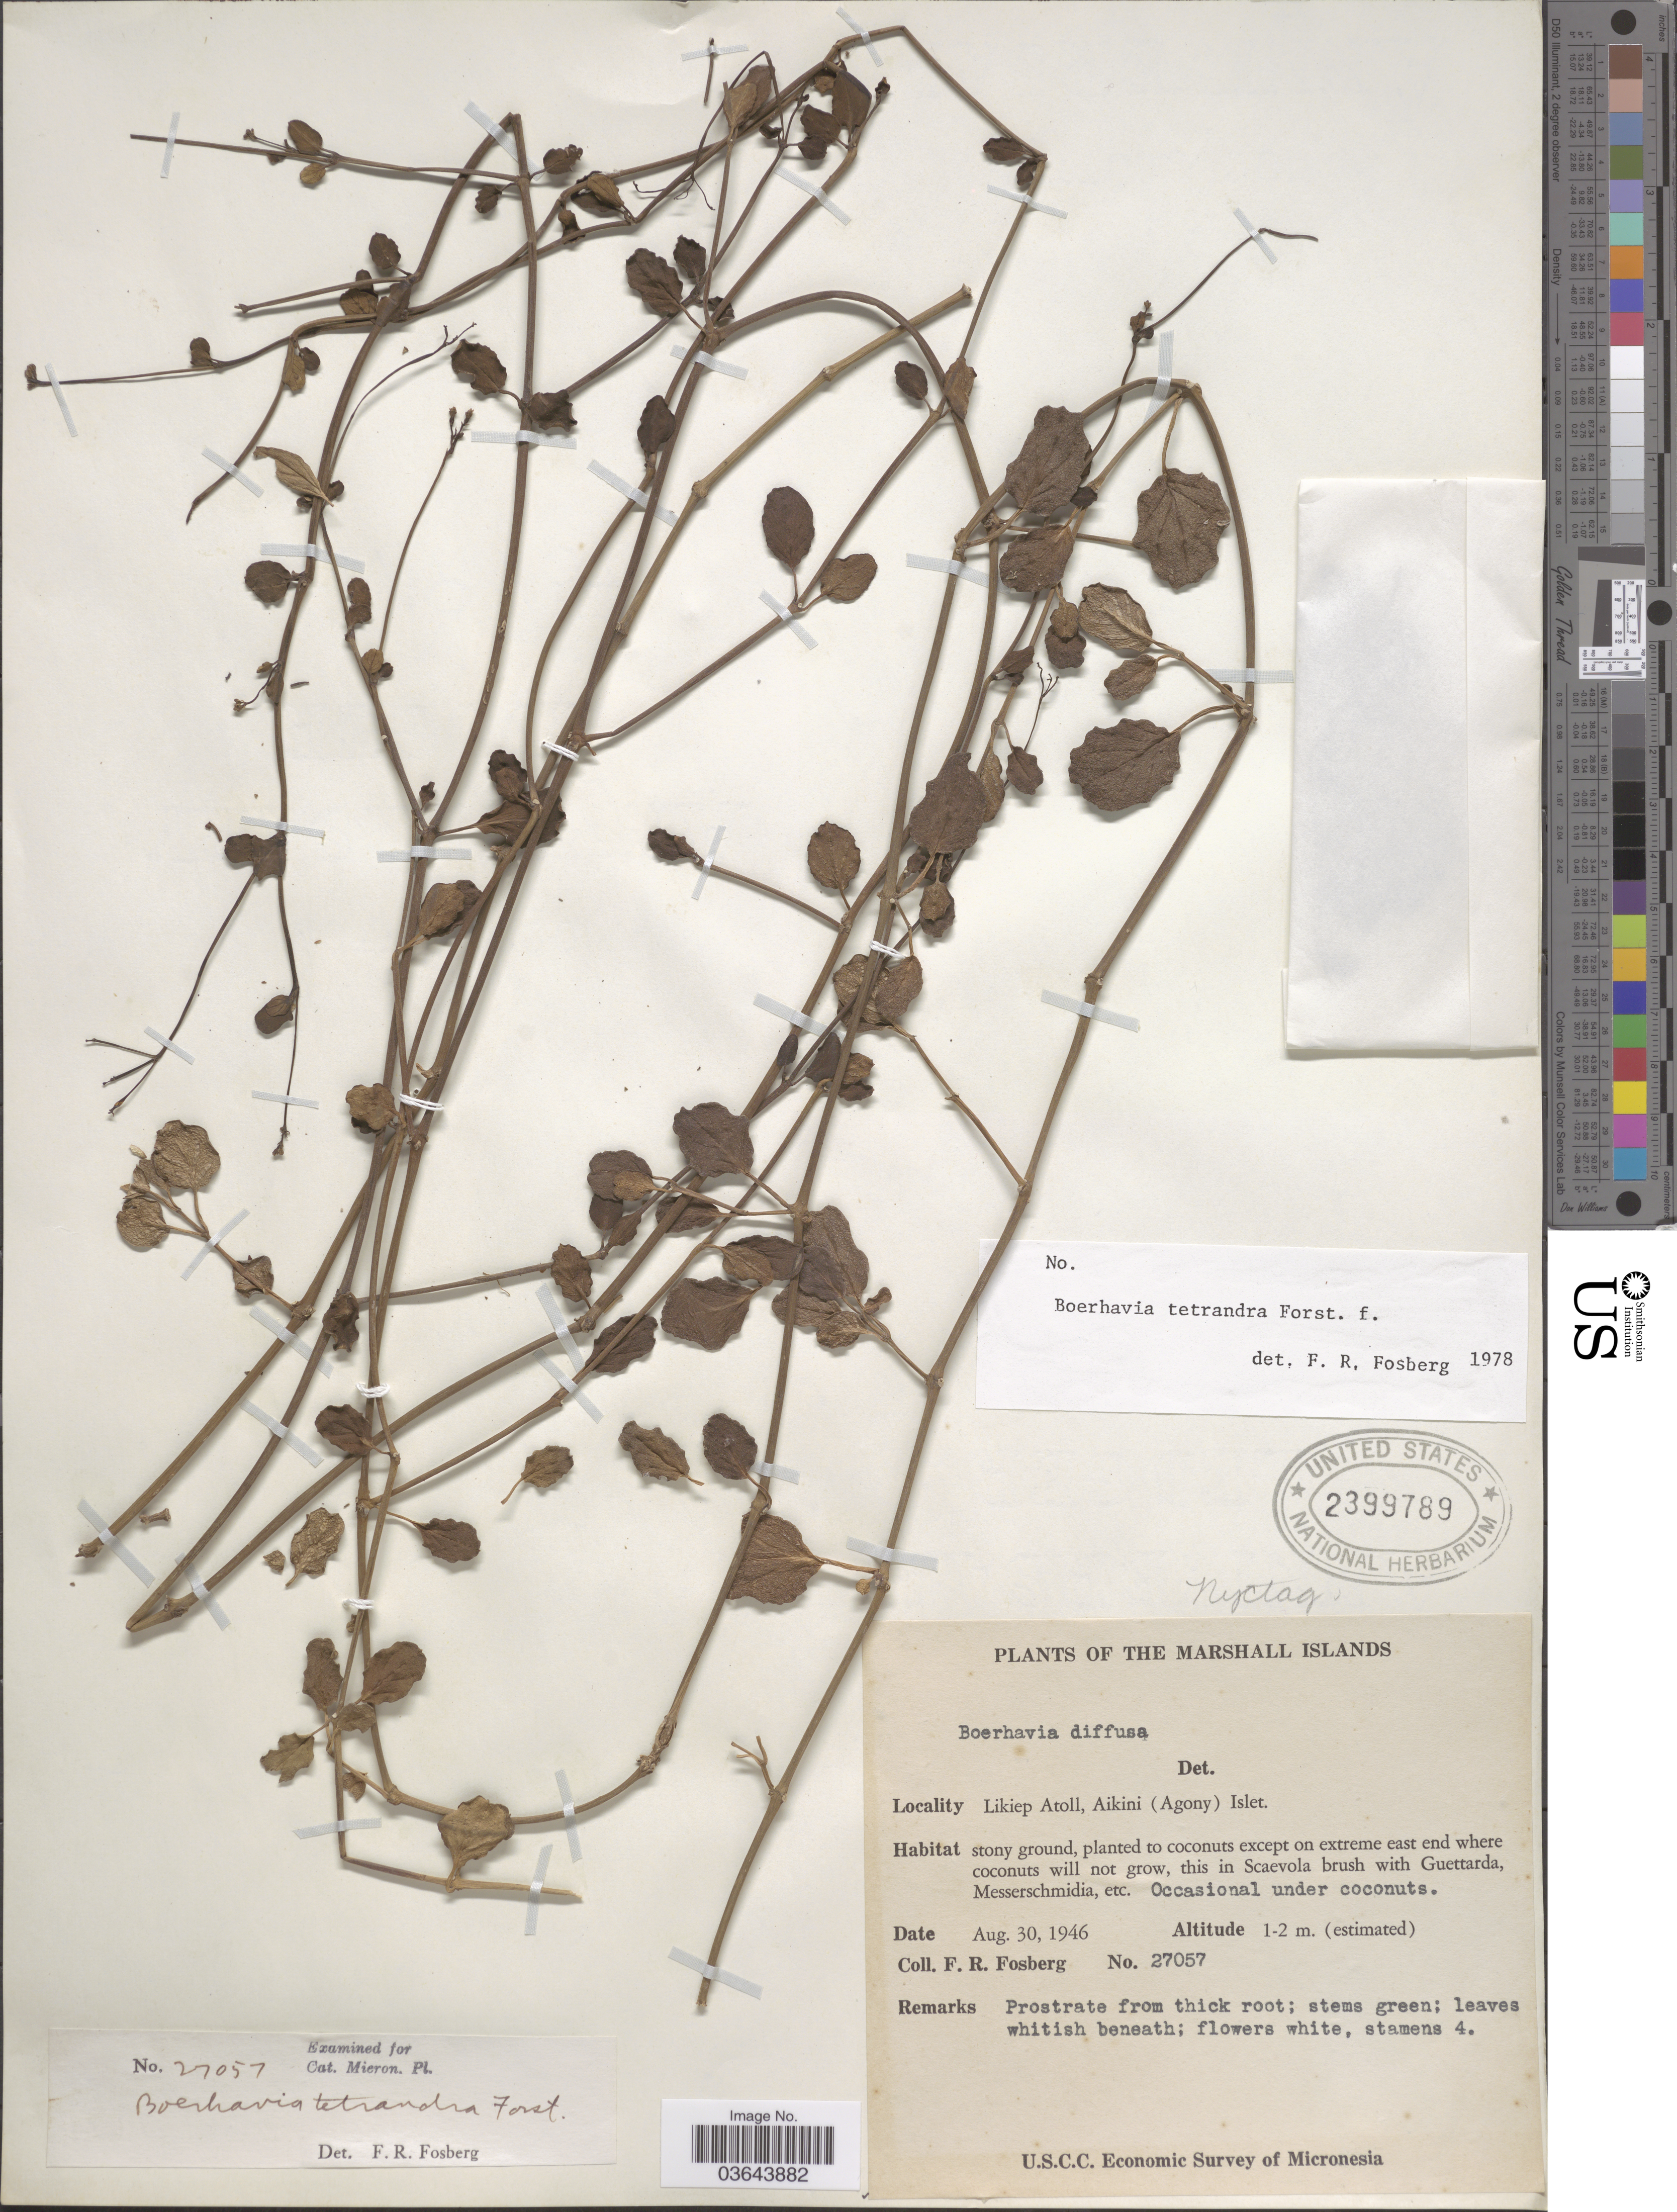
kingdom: Plantae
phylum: Tracheophyta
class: Magnoliopsida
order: Caryophyllales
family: Nyctaginaceae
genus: Boerhavia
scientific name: Boerhavia tetrandra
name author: G. Forst.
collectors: F. R. Fosberg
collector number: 27057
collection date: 1946-08-30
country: Marshall Islands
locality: Likiep Atoll, Aikini (Agony) Islet.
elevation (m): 1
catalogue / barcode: US 2399789